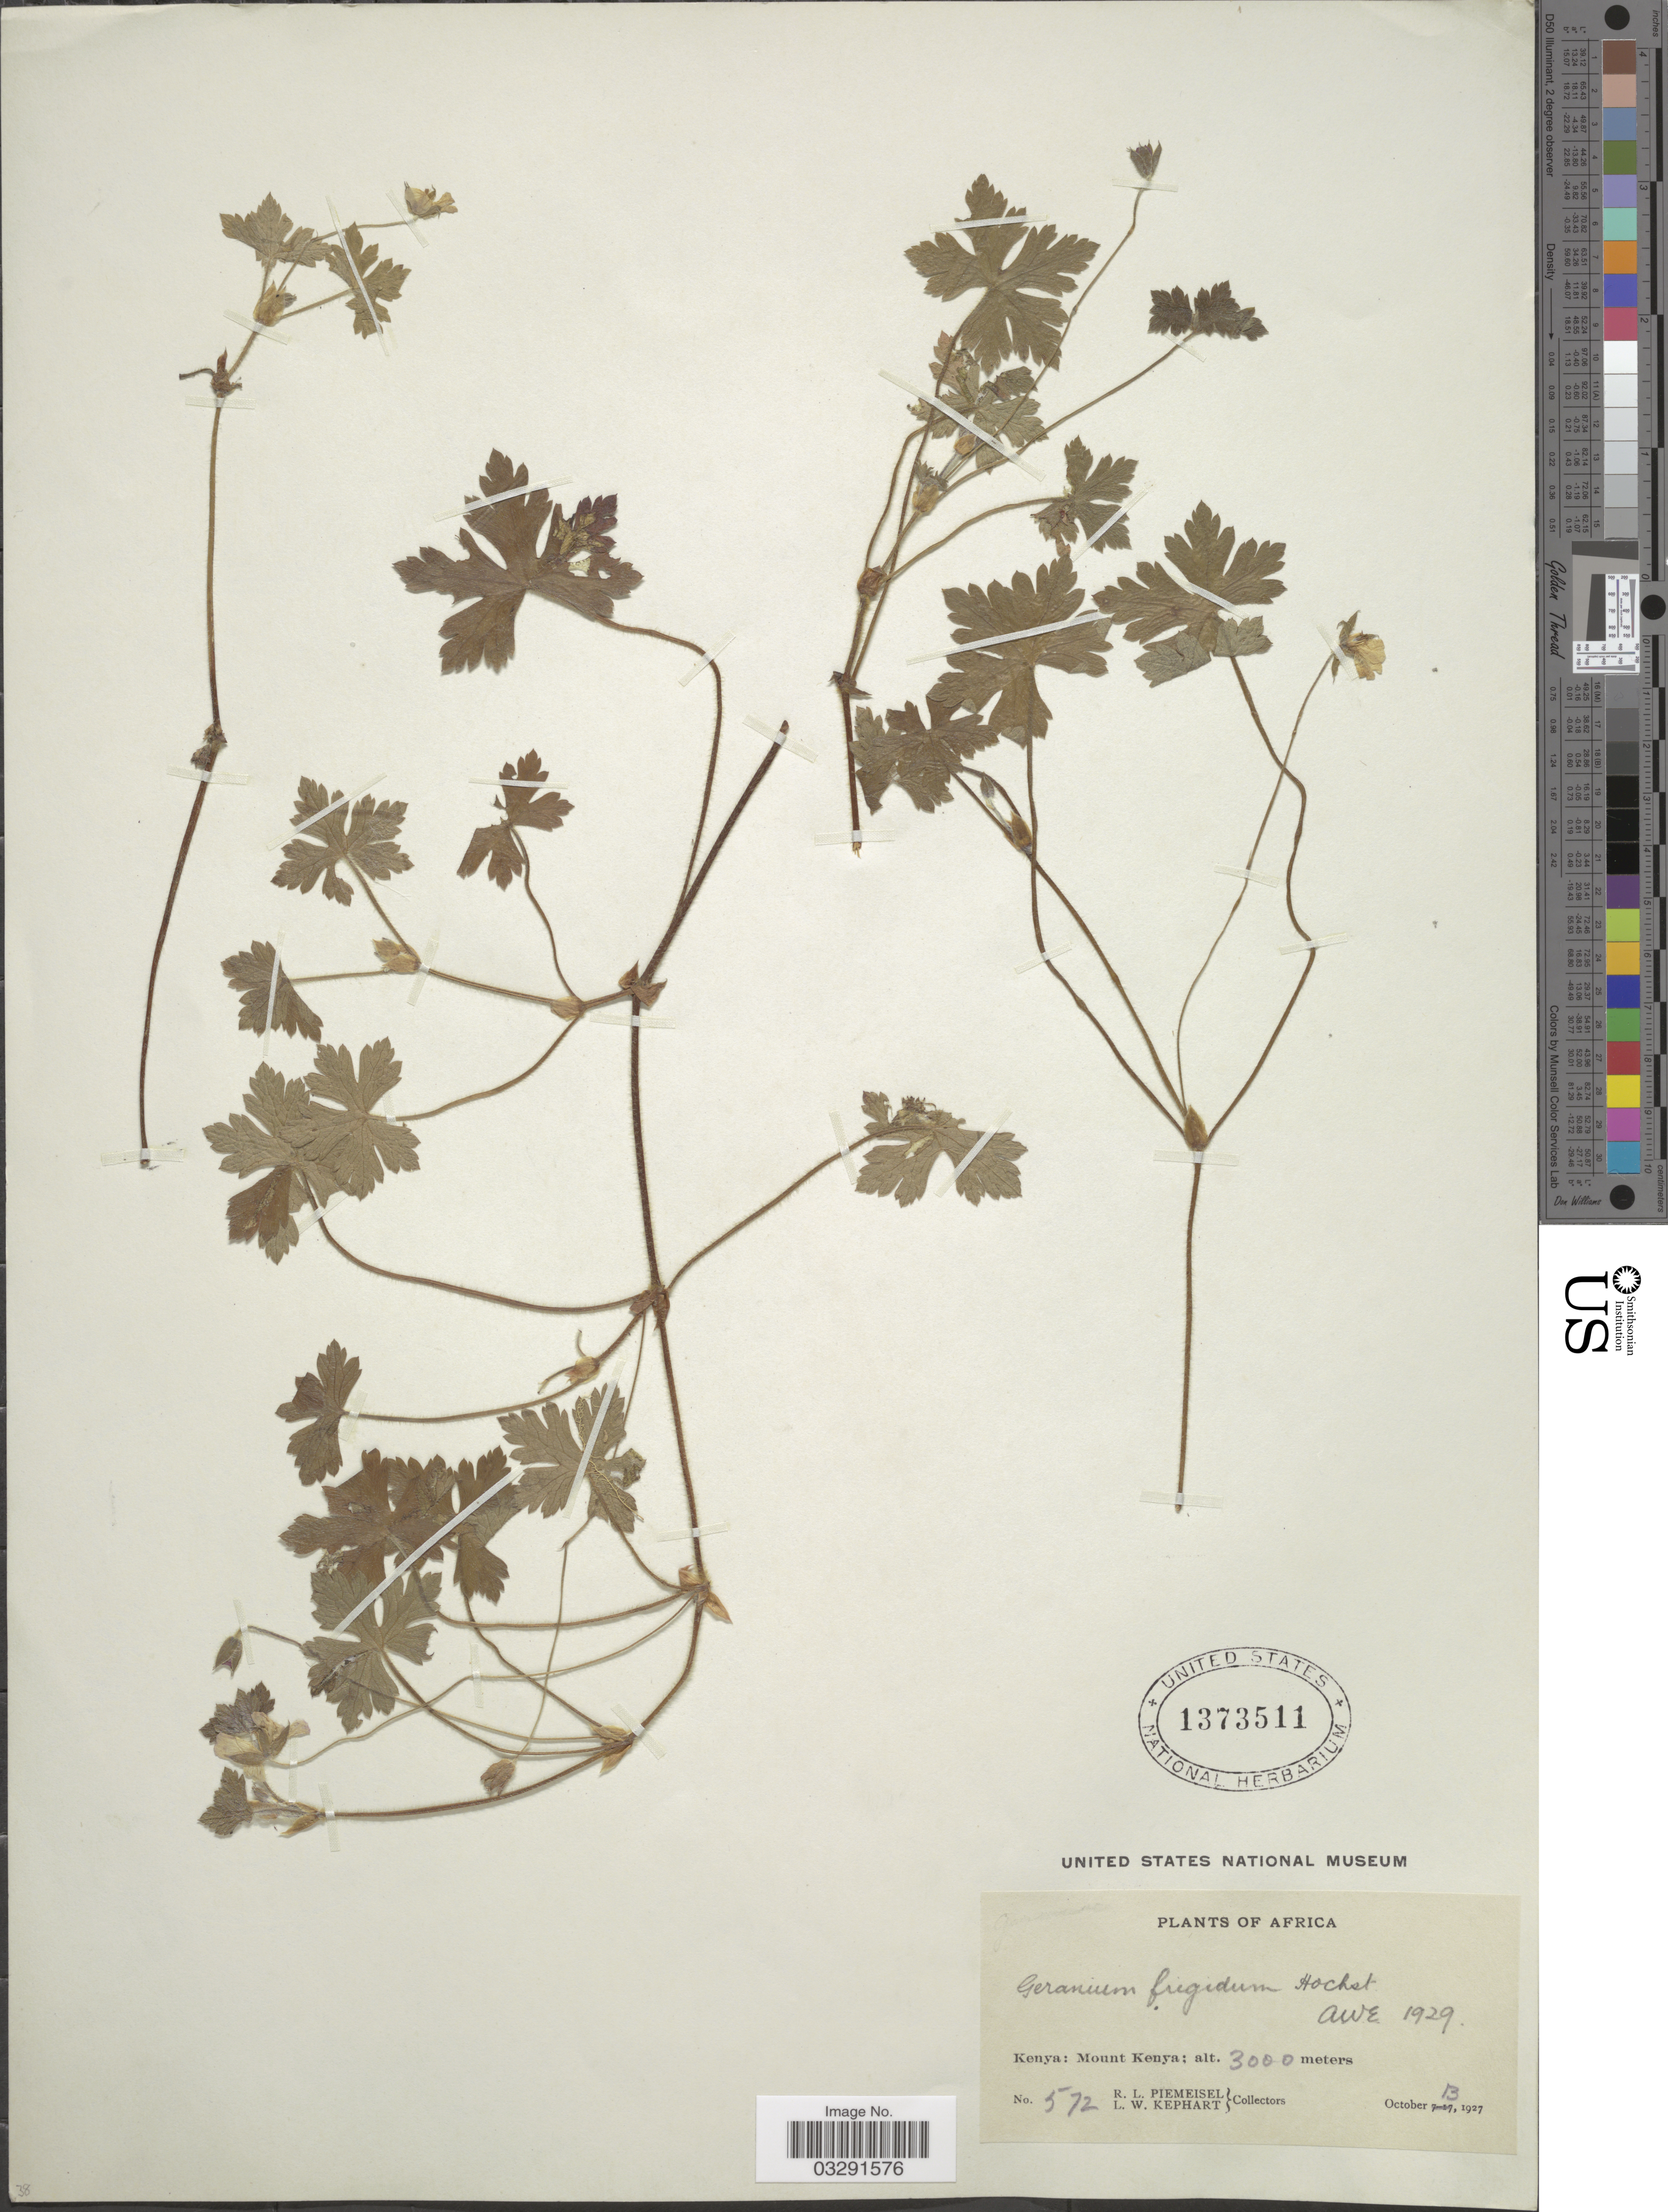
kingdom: Plantae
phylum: Tracheophyta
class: Magnoliopsida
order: Geraniales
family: Geraniaceae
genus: Geranium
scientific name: Geranium frigidum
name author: Hochst. ex A. Rich.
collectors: R. L. Piemeisel & L. W. Kephart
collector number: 572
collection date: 1927-10-13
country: Kenya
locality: Mount Kenya.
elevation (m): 3000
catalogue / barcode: US 1373511